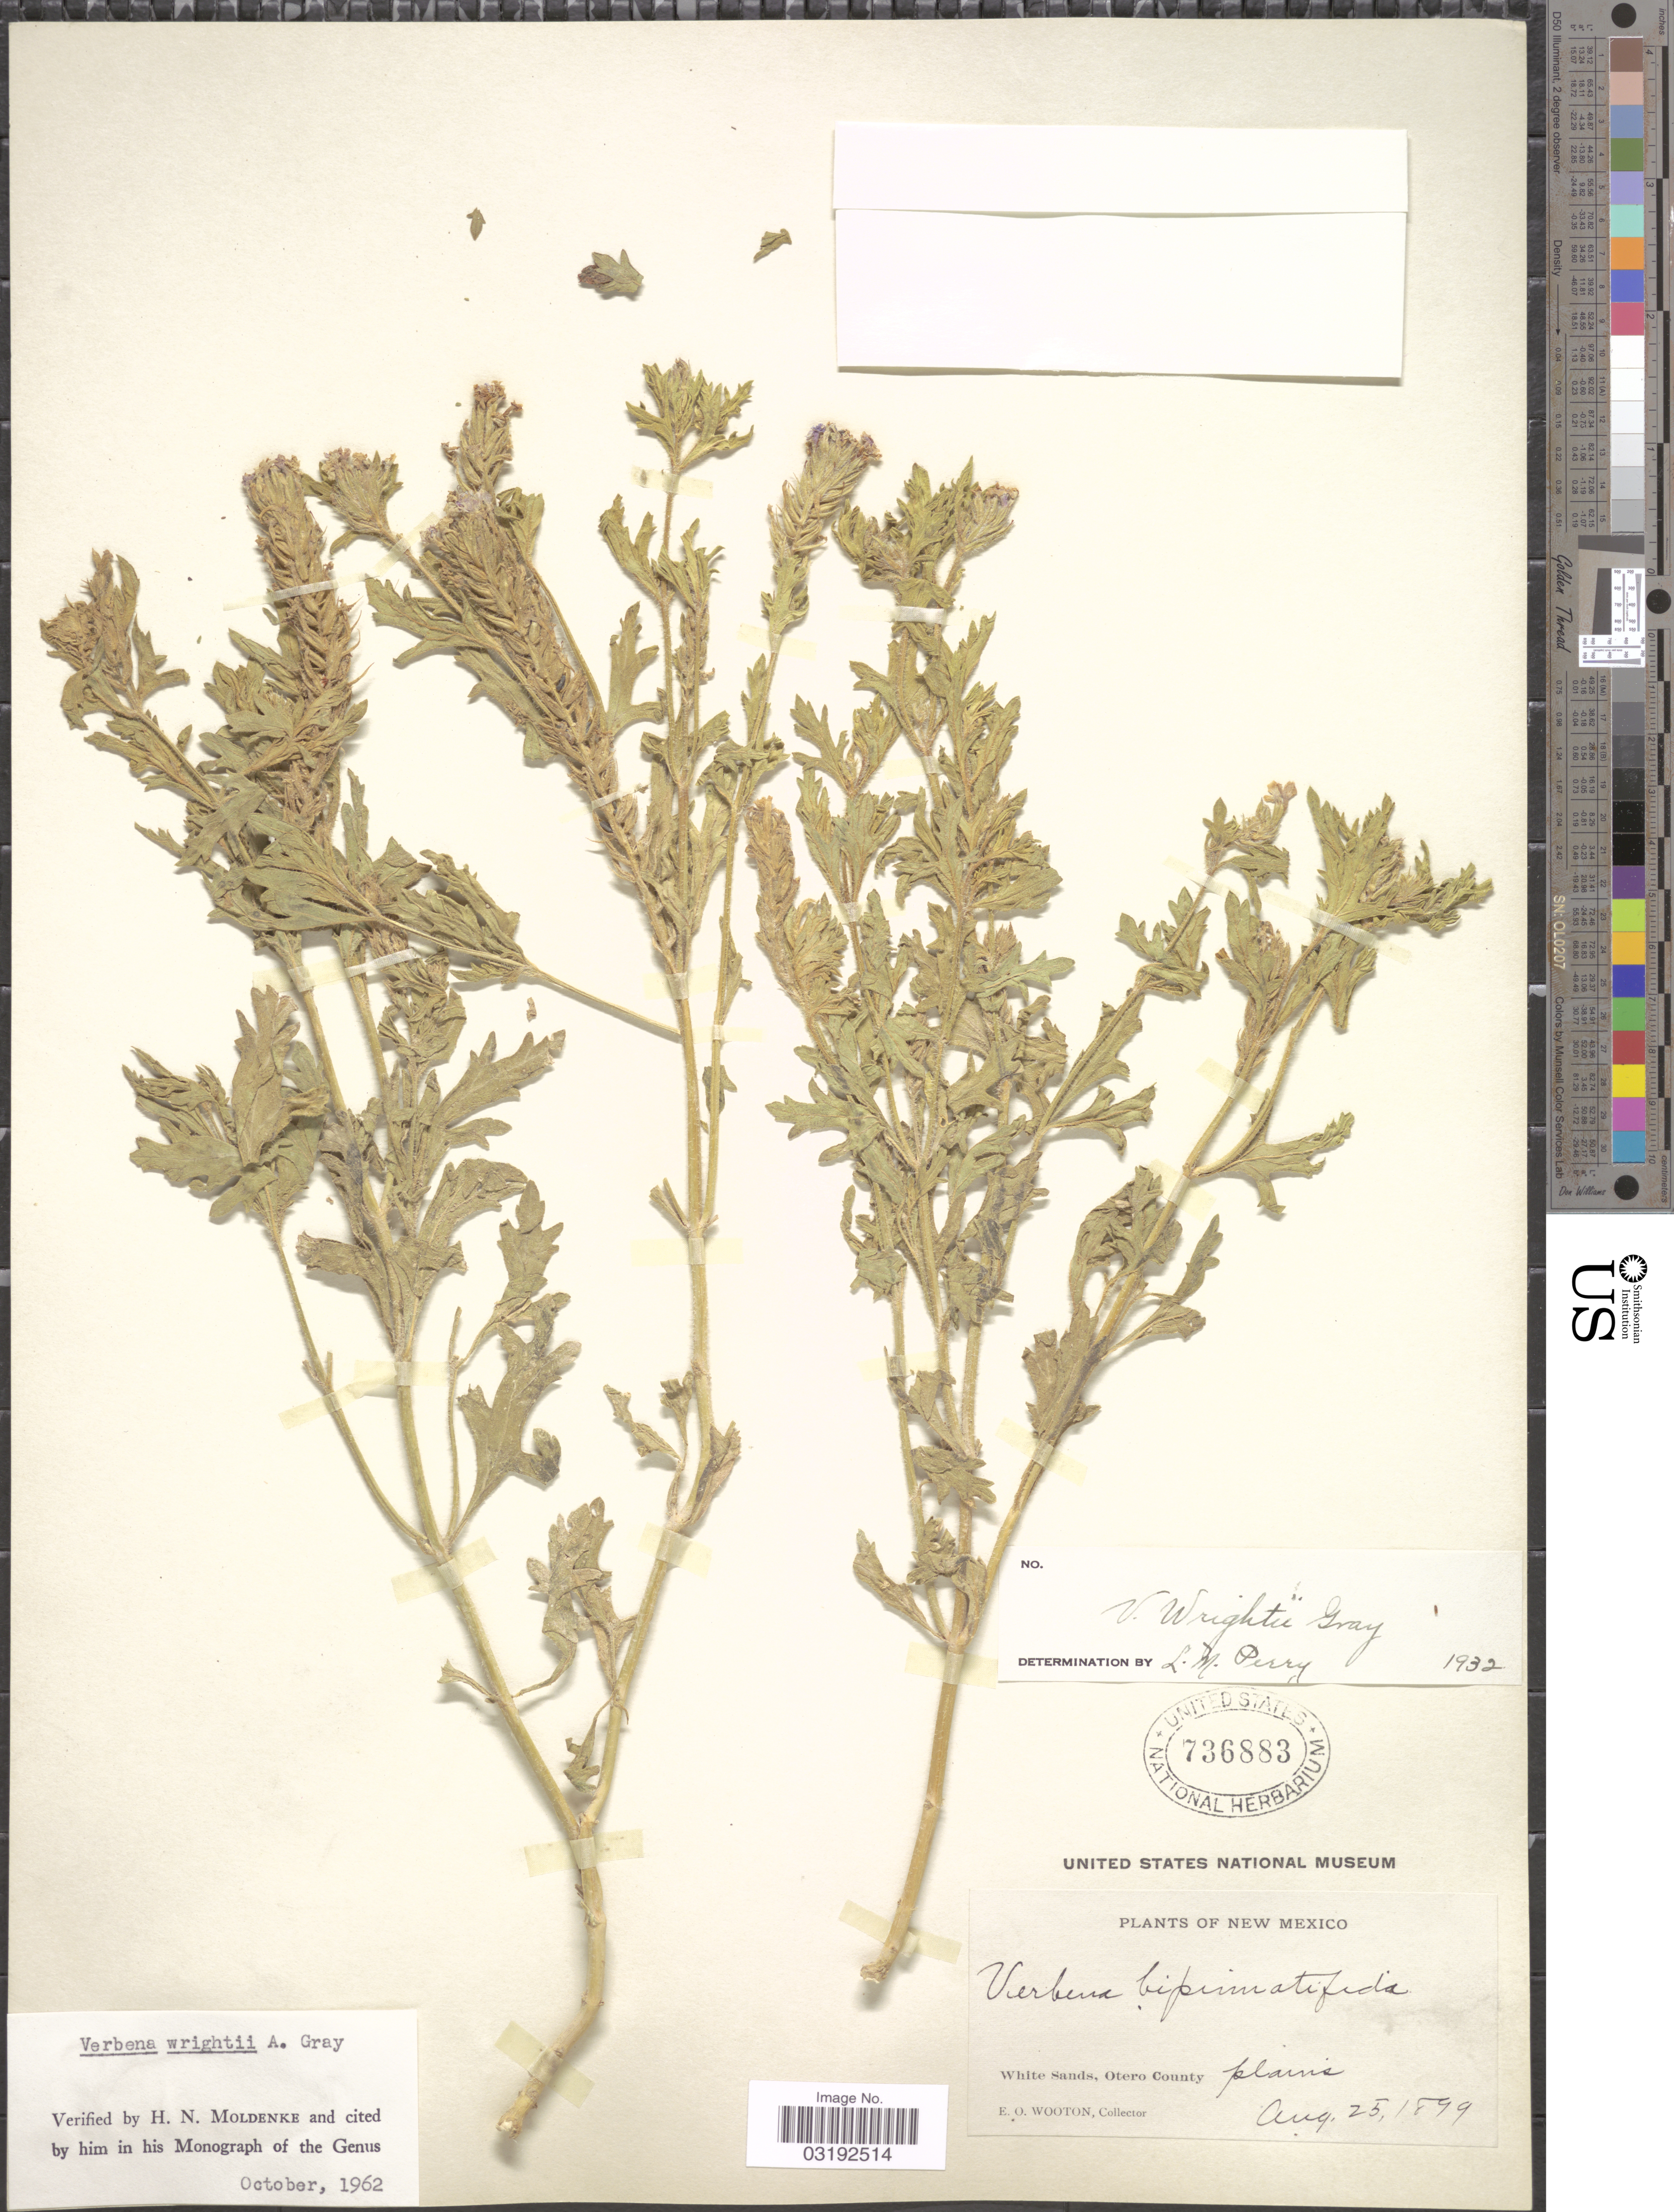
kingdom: Plantae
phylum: Tracheophyta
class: Magnoliopsida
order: Lamiales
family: Verbenaceae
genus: Verbena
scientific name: Verbena wrightii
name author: A. Gray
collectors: E. O. Wooton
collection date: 1899-08-25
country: United States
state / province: New Mexico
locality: White Sands, Otero County plains.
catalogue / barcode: US 736883